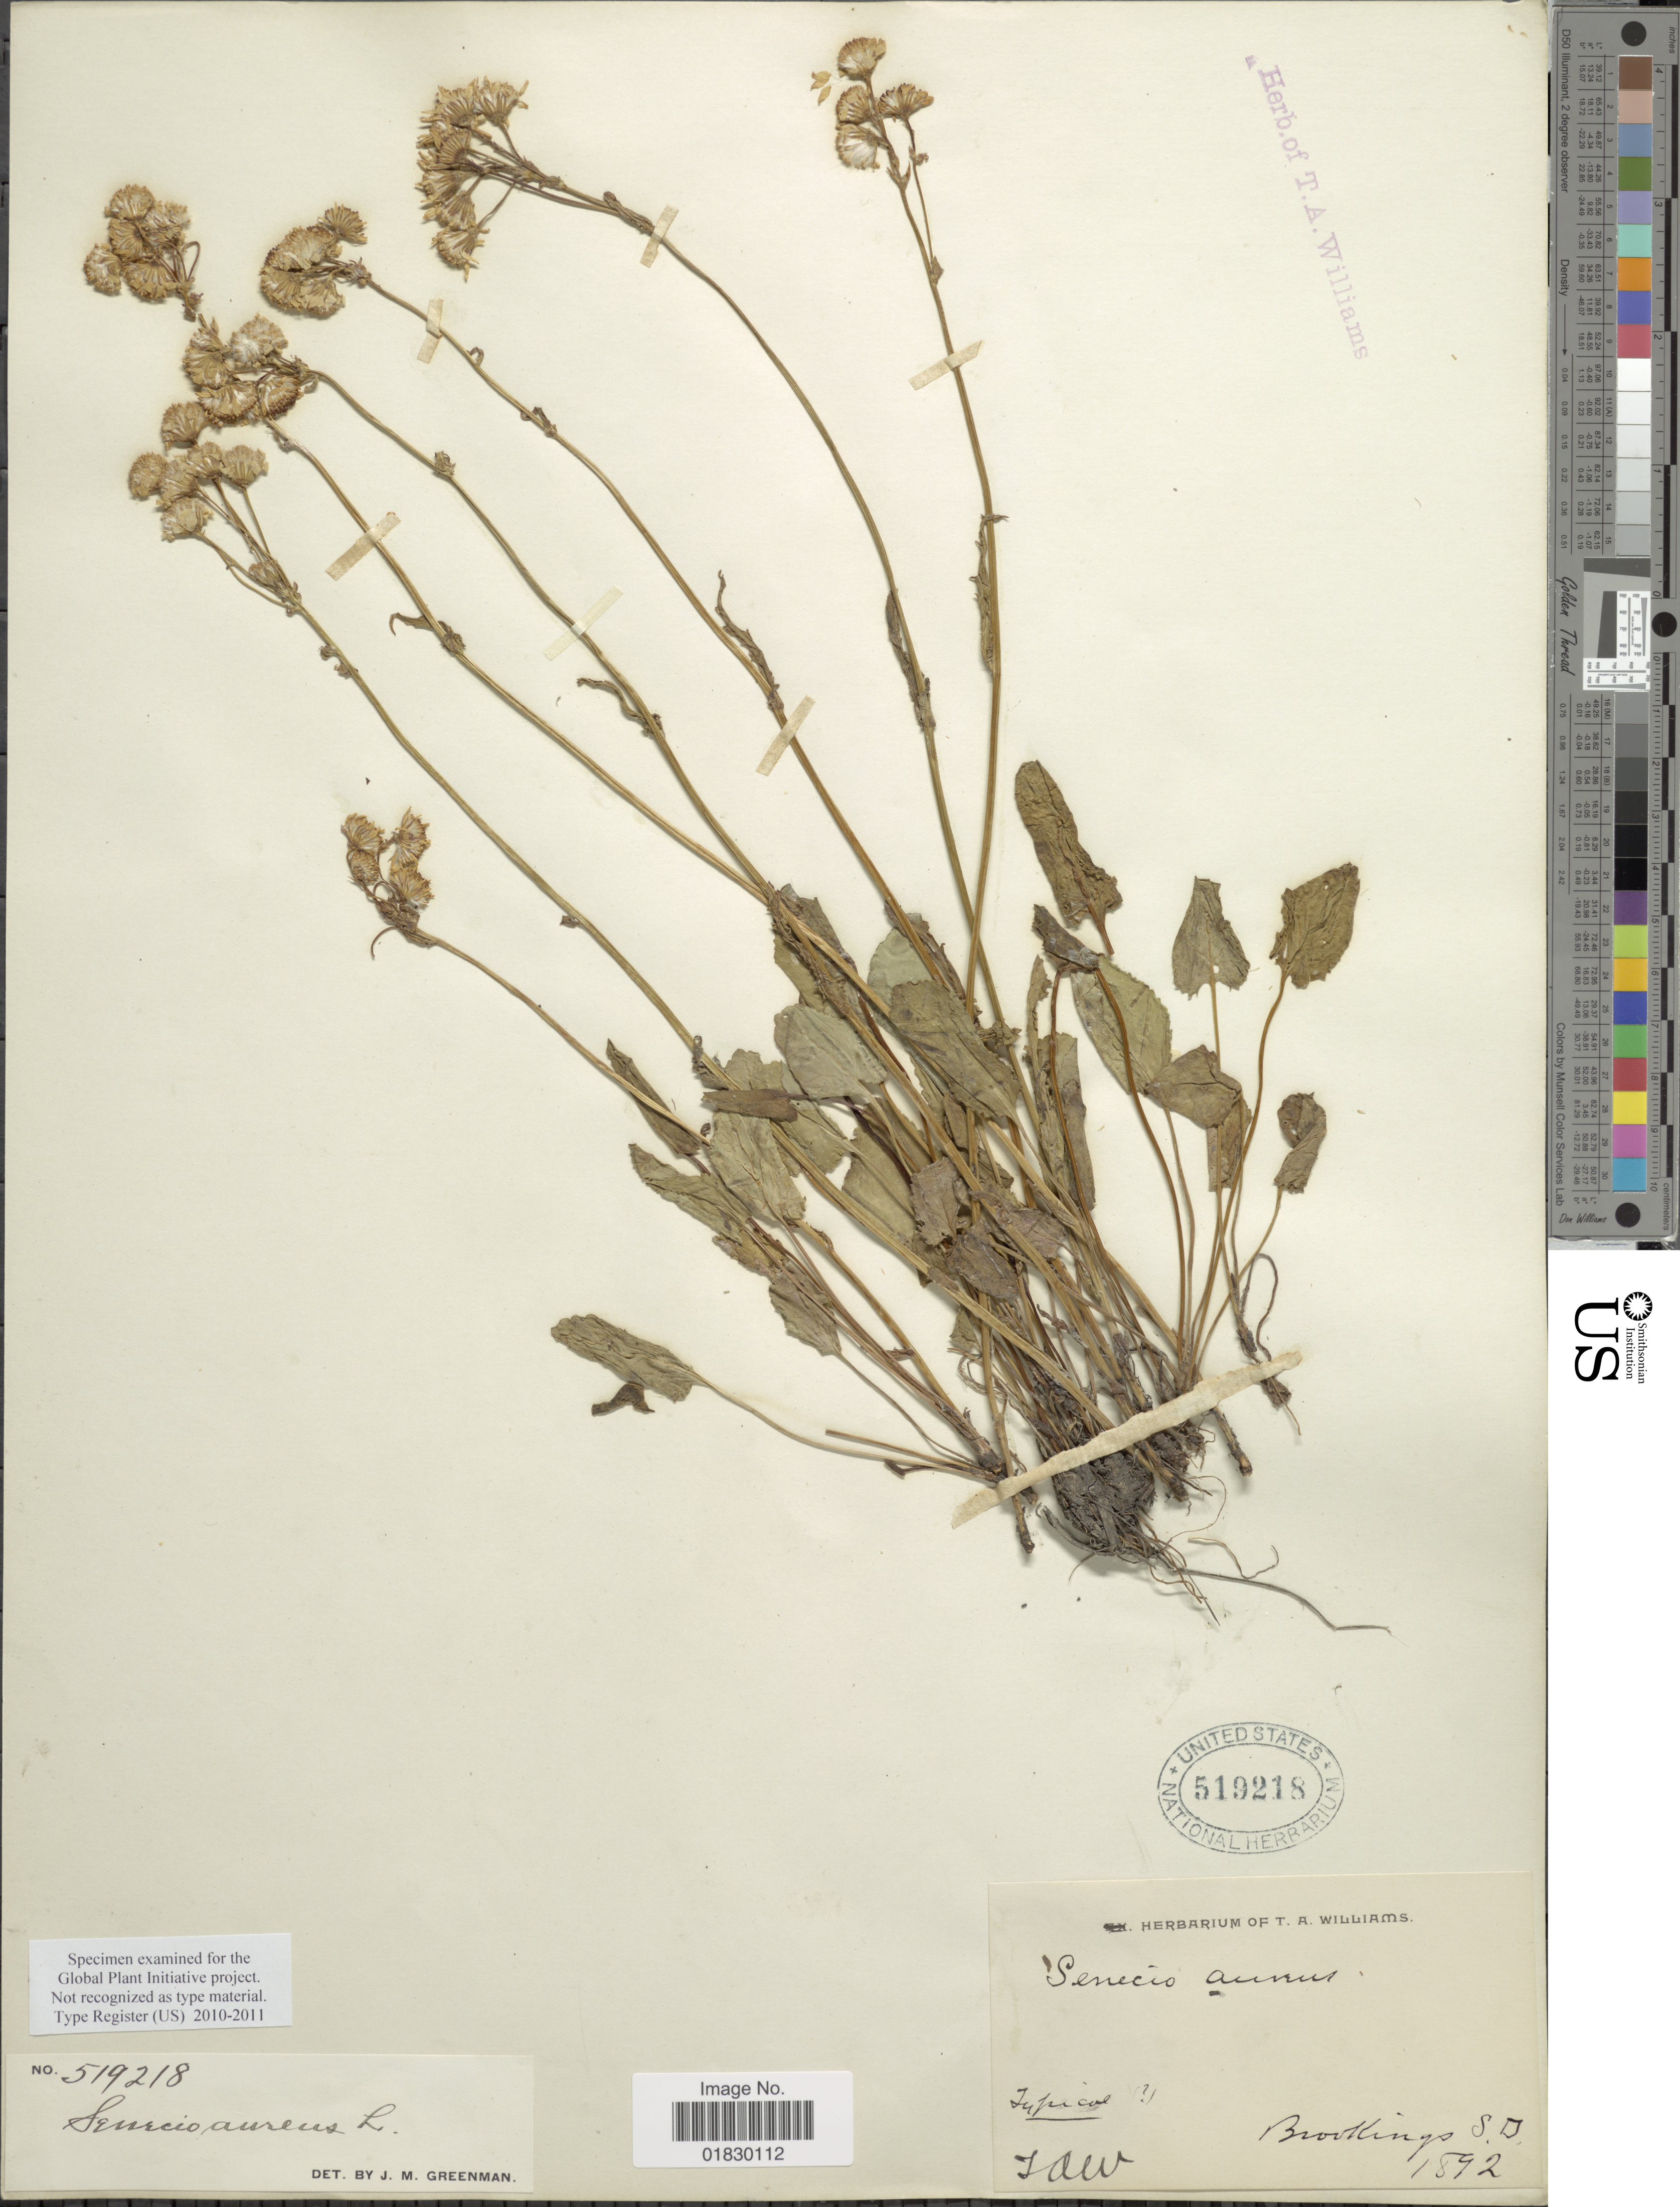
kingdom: Plantae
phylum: Tracheophyta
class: Magnoliopsida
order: Asterales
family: Asteraceae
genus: Packera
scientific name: Packera aurea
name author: (L.) Á. Löve & D. Löve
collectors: T. A. Williams (herbarium)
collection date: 1892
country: United States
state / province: South Dakota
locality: Brookings S. D.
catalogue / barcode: US 519218